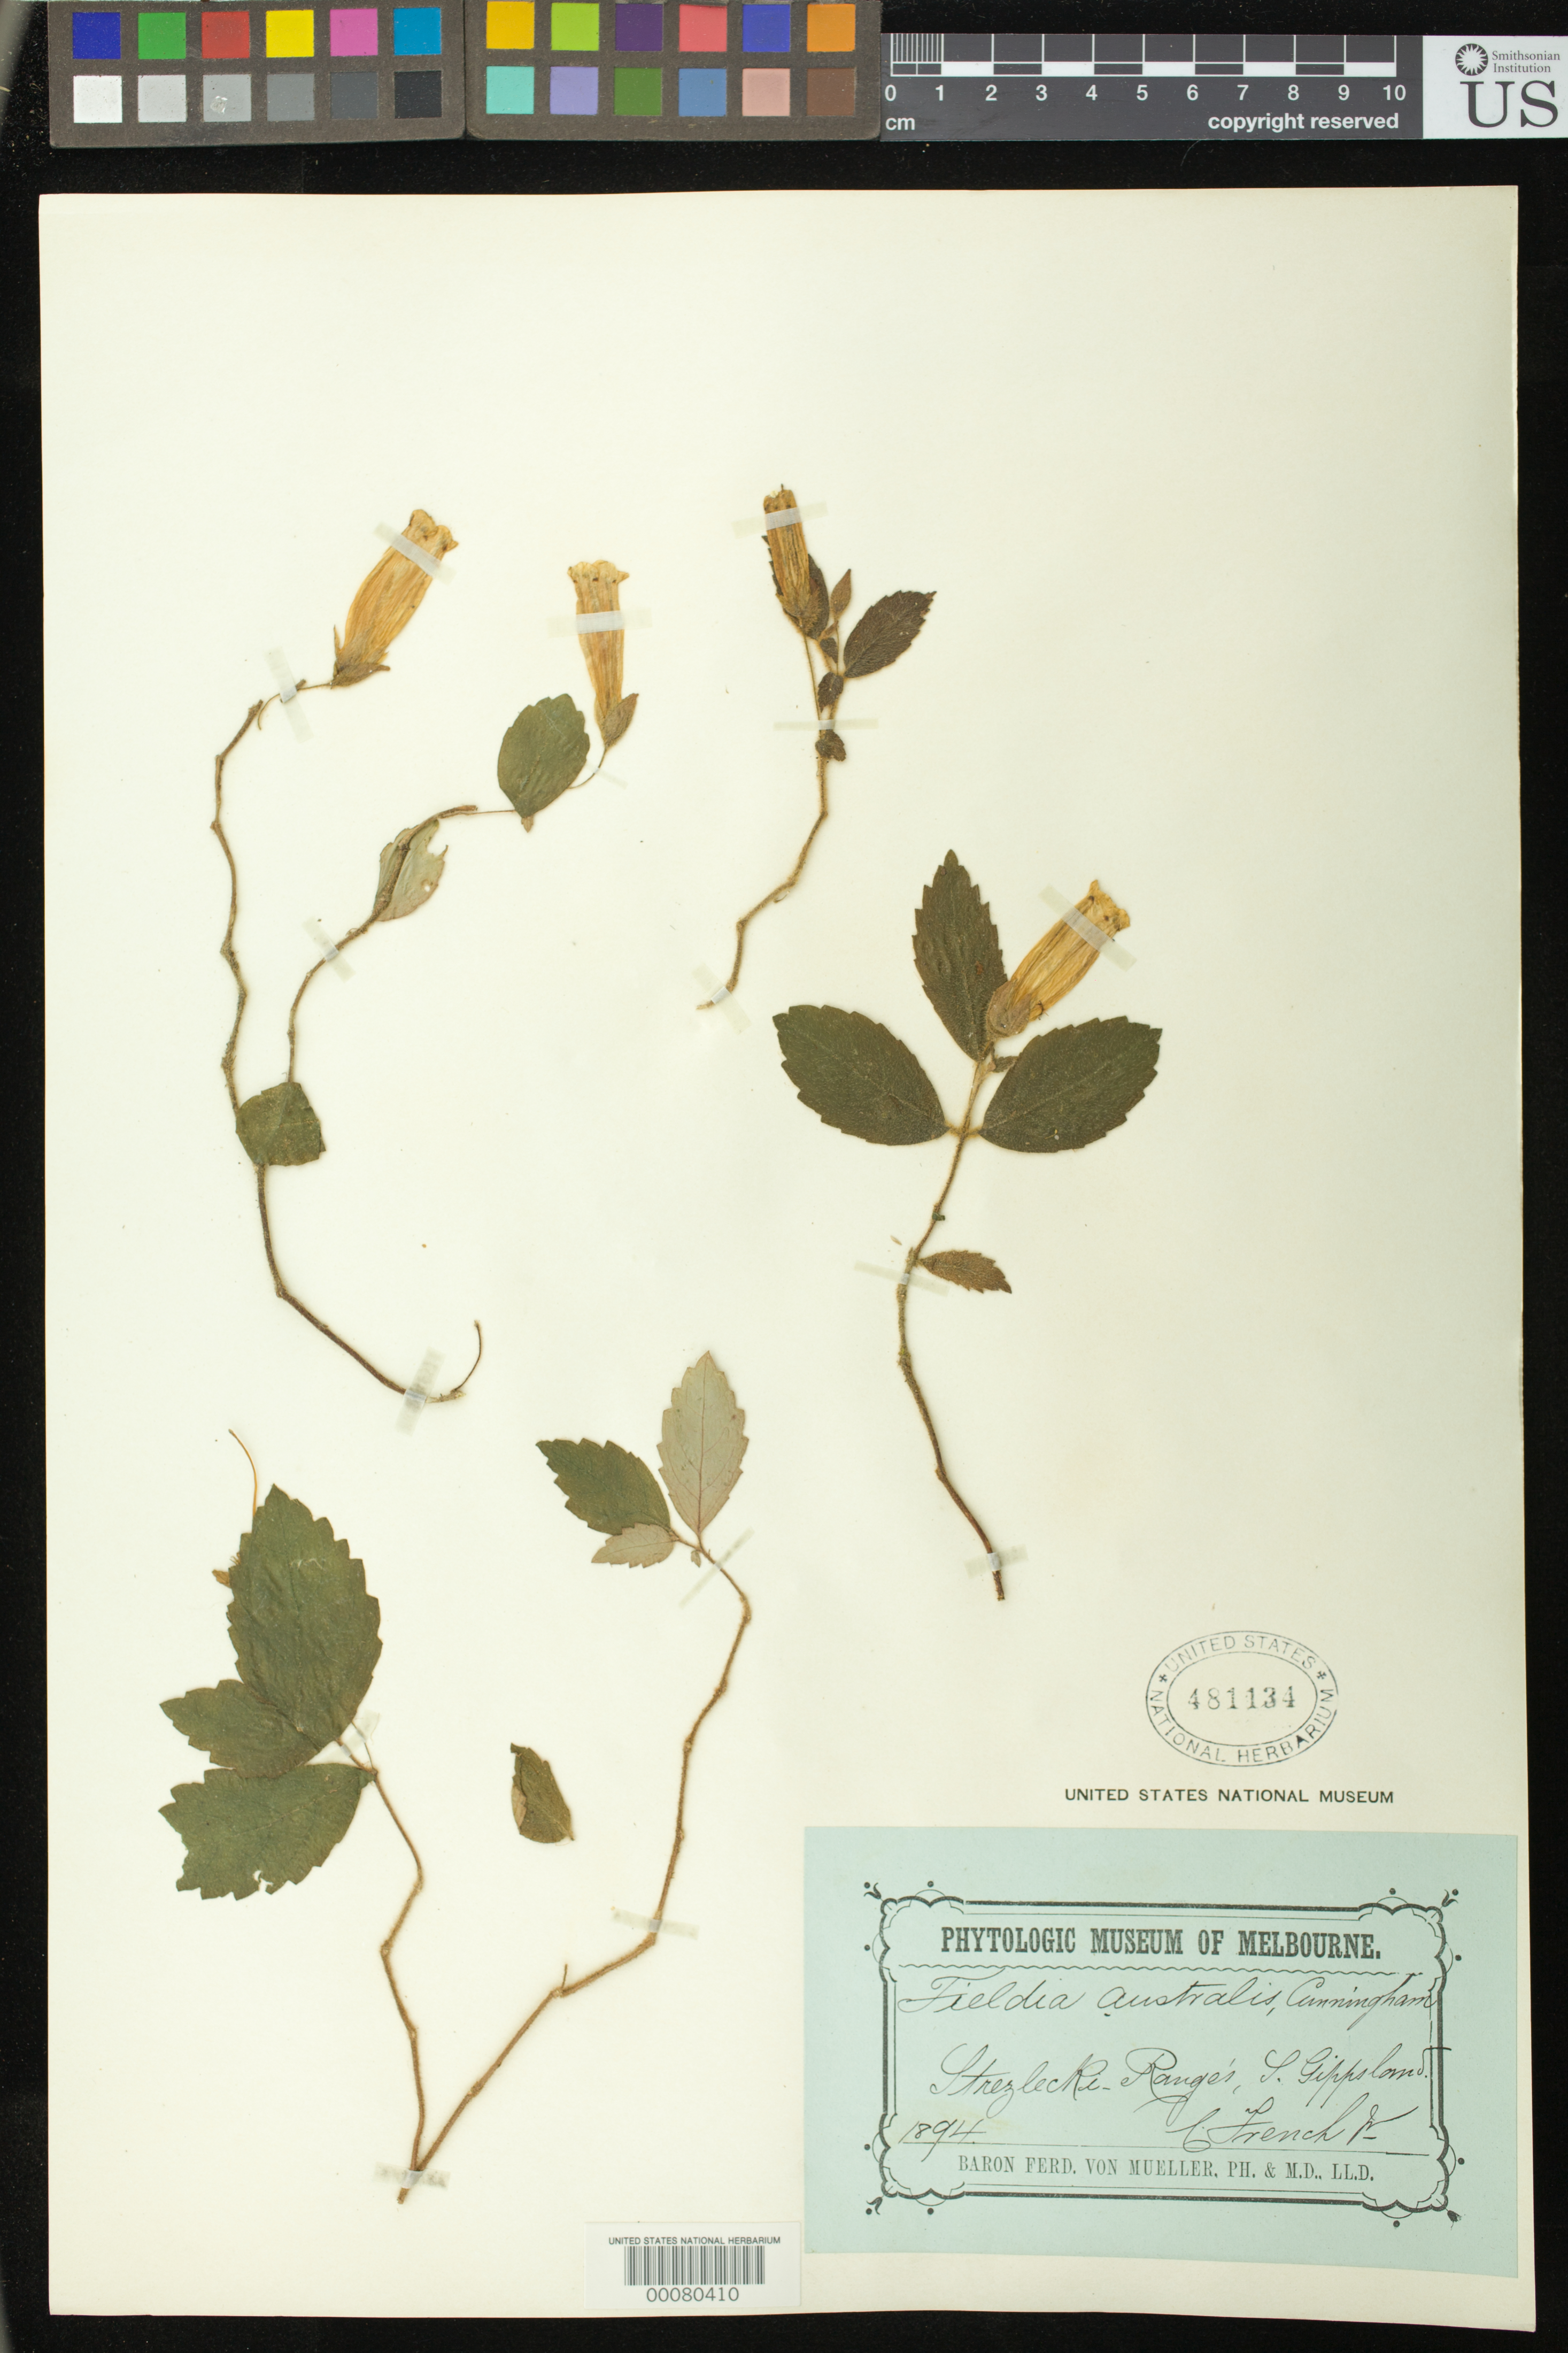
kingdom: Plantae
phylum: Tracheophyta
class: Magnoliopsida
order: Lamiales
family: Gesneriaceae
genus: Fieldia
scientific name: Fieldia australis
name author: A. Cunn.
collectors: C. French Jr.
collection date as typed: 1894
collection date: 1894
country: Australia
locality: Strezlecki ranges, l. gippsland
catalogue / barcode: US 481134